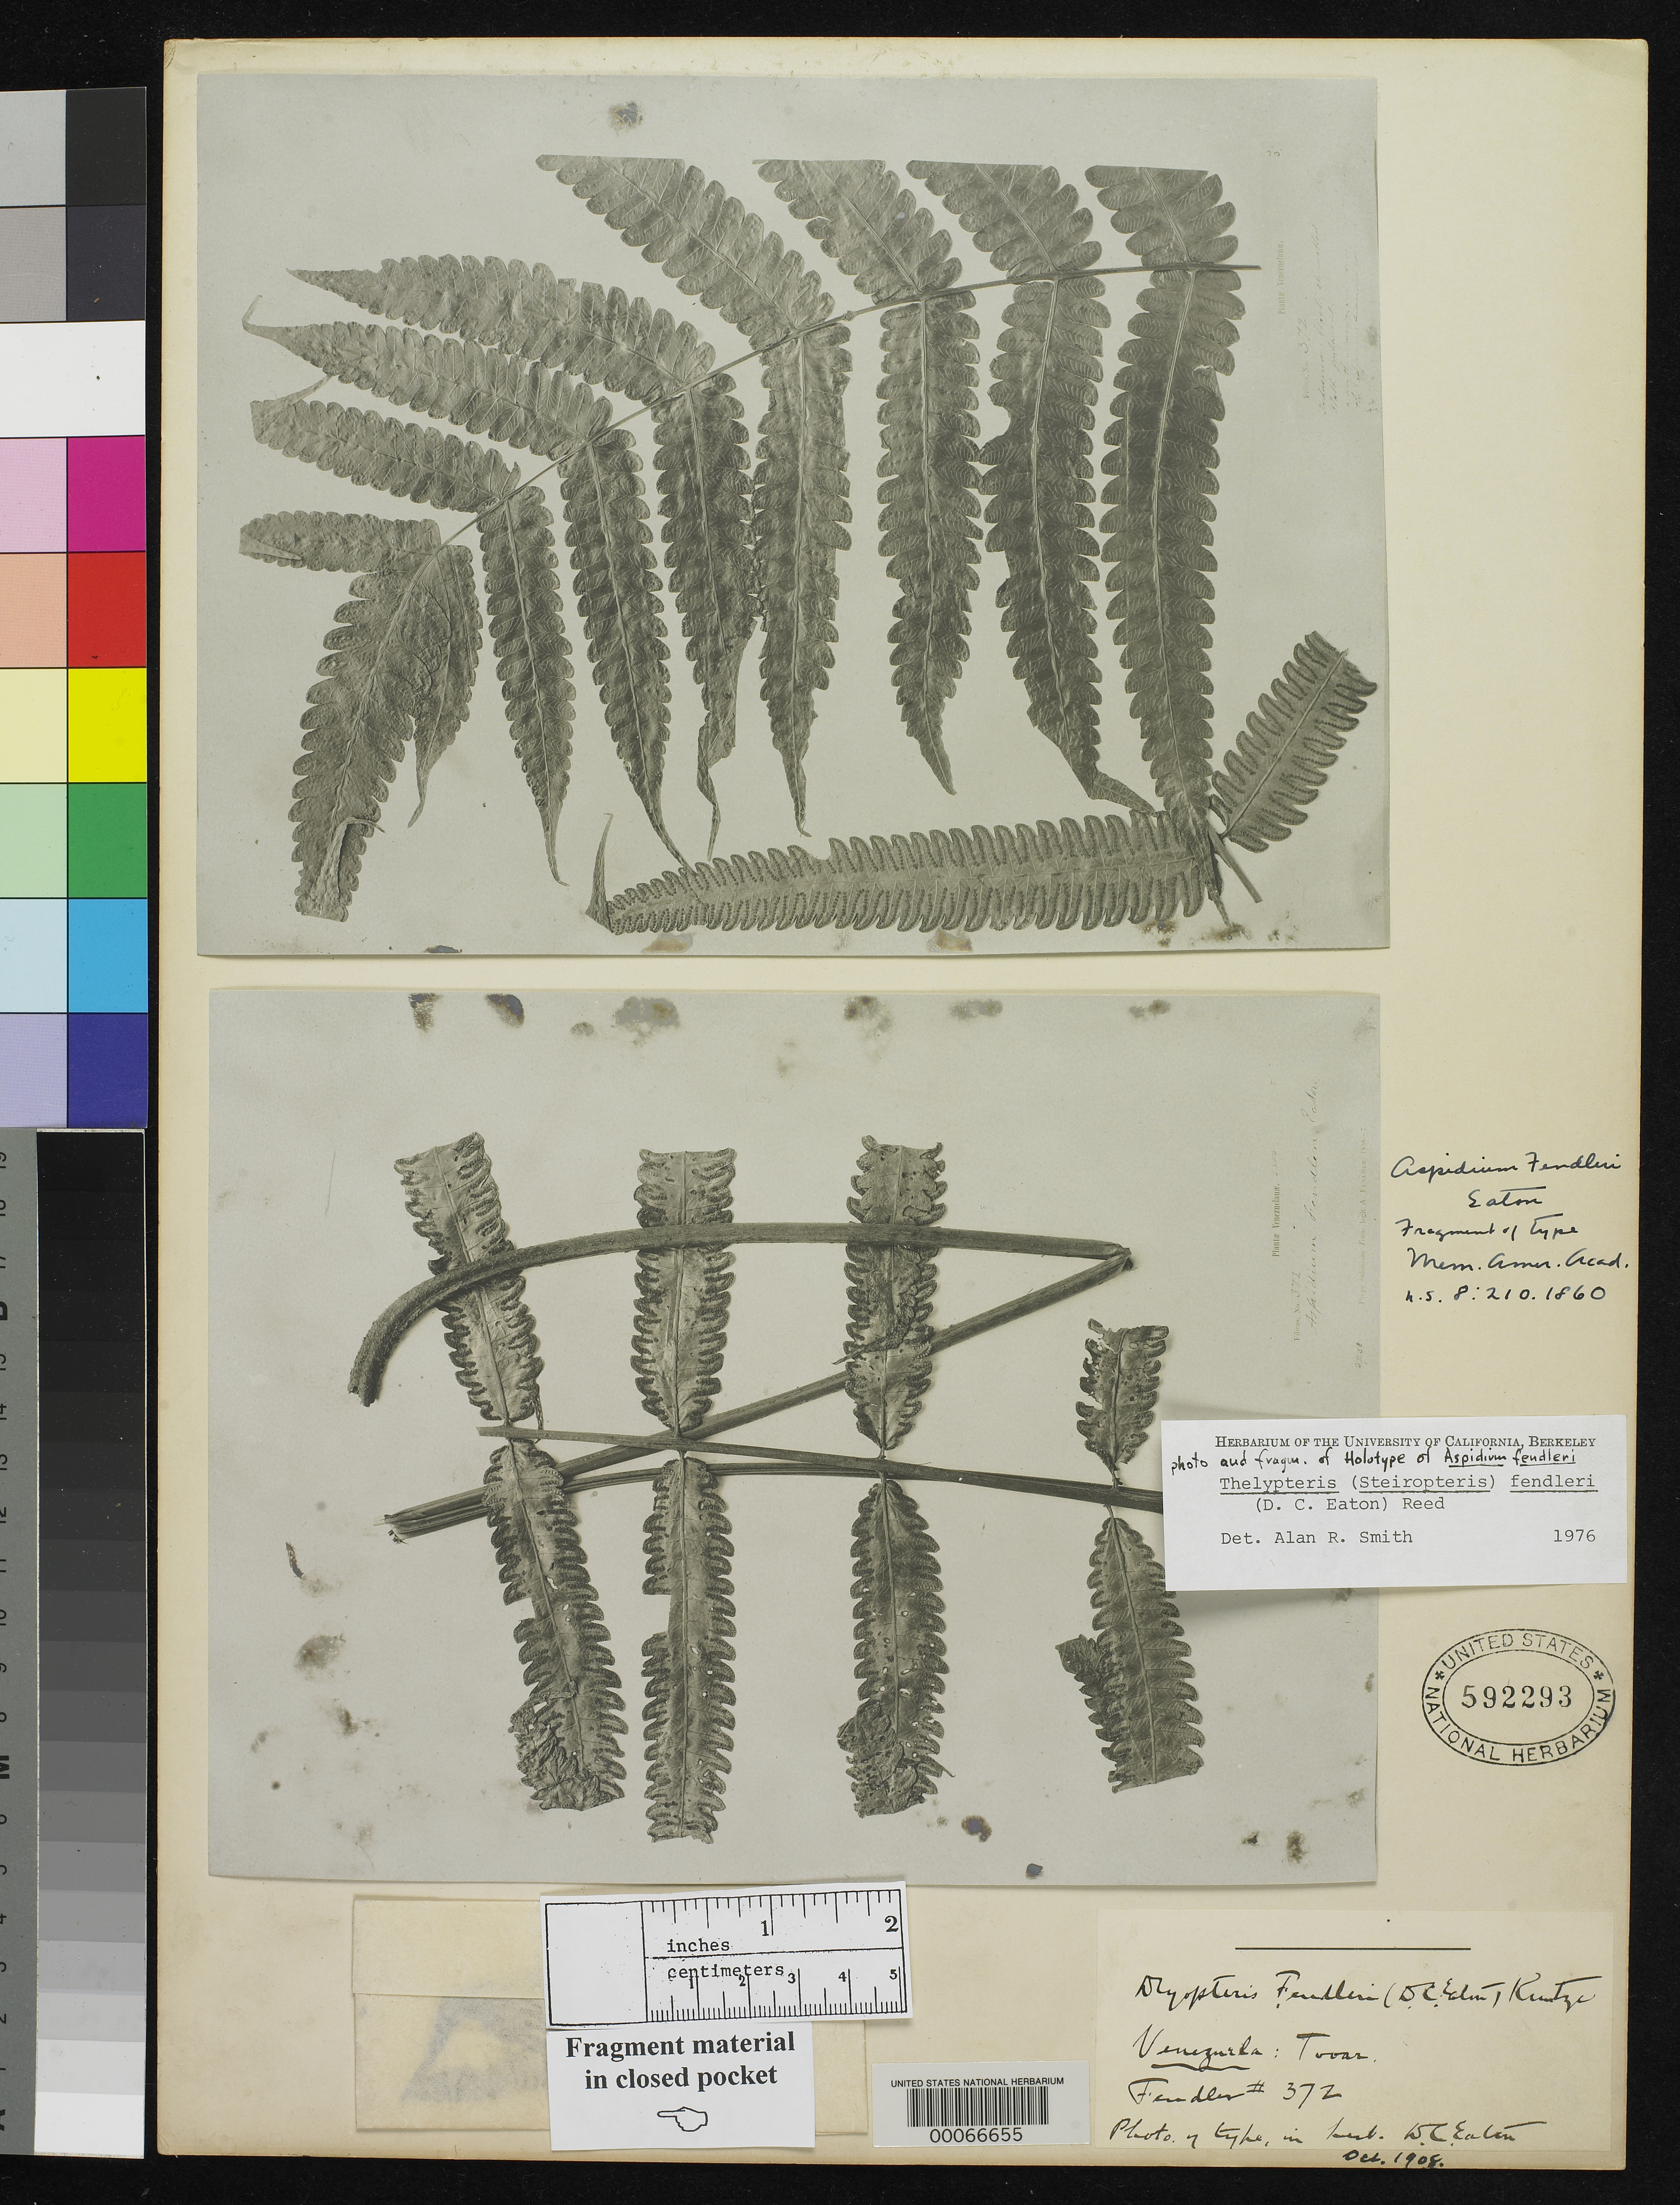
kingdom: Plantae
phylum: Tracheophyta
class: Polypodiopsida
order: Polypodiales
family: Tectariaceae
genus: Aspidium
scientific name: Aspidium fendleri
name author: D.C. Eaton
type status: Type Fragment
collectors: A. Fendler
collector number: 372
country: Venezuela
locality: Tovar.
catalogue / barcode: US 592293